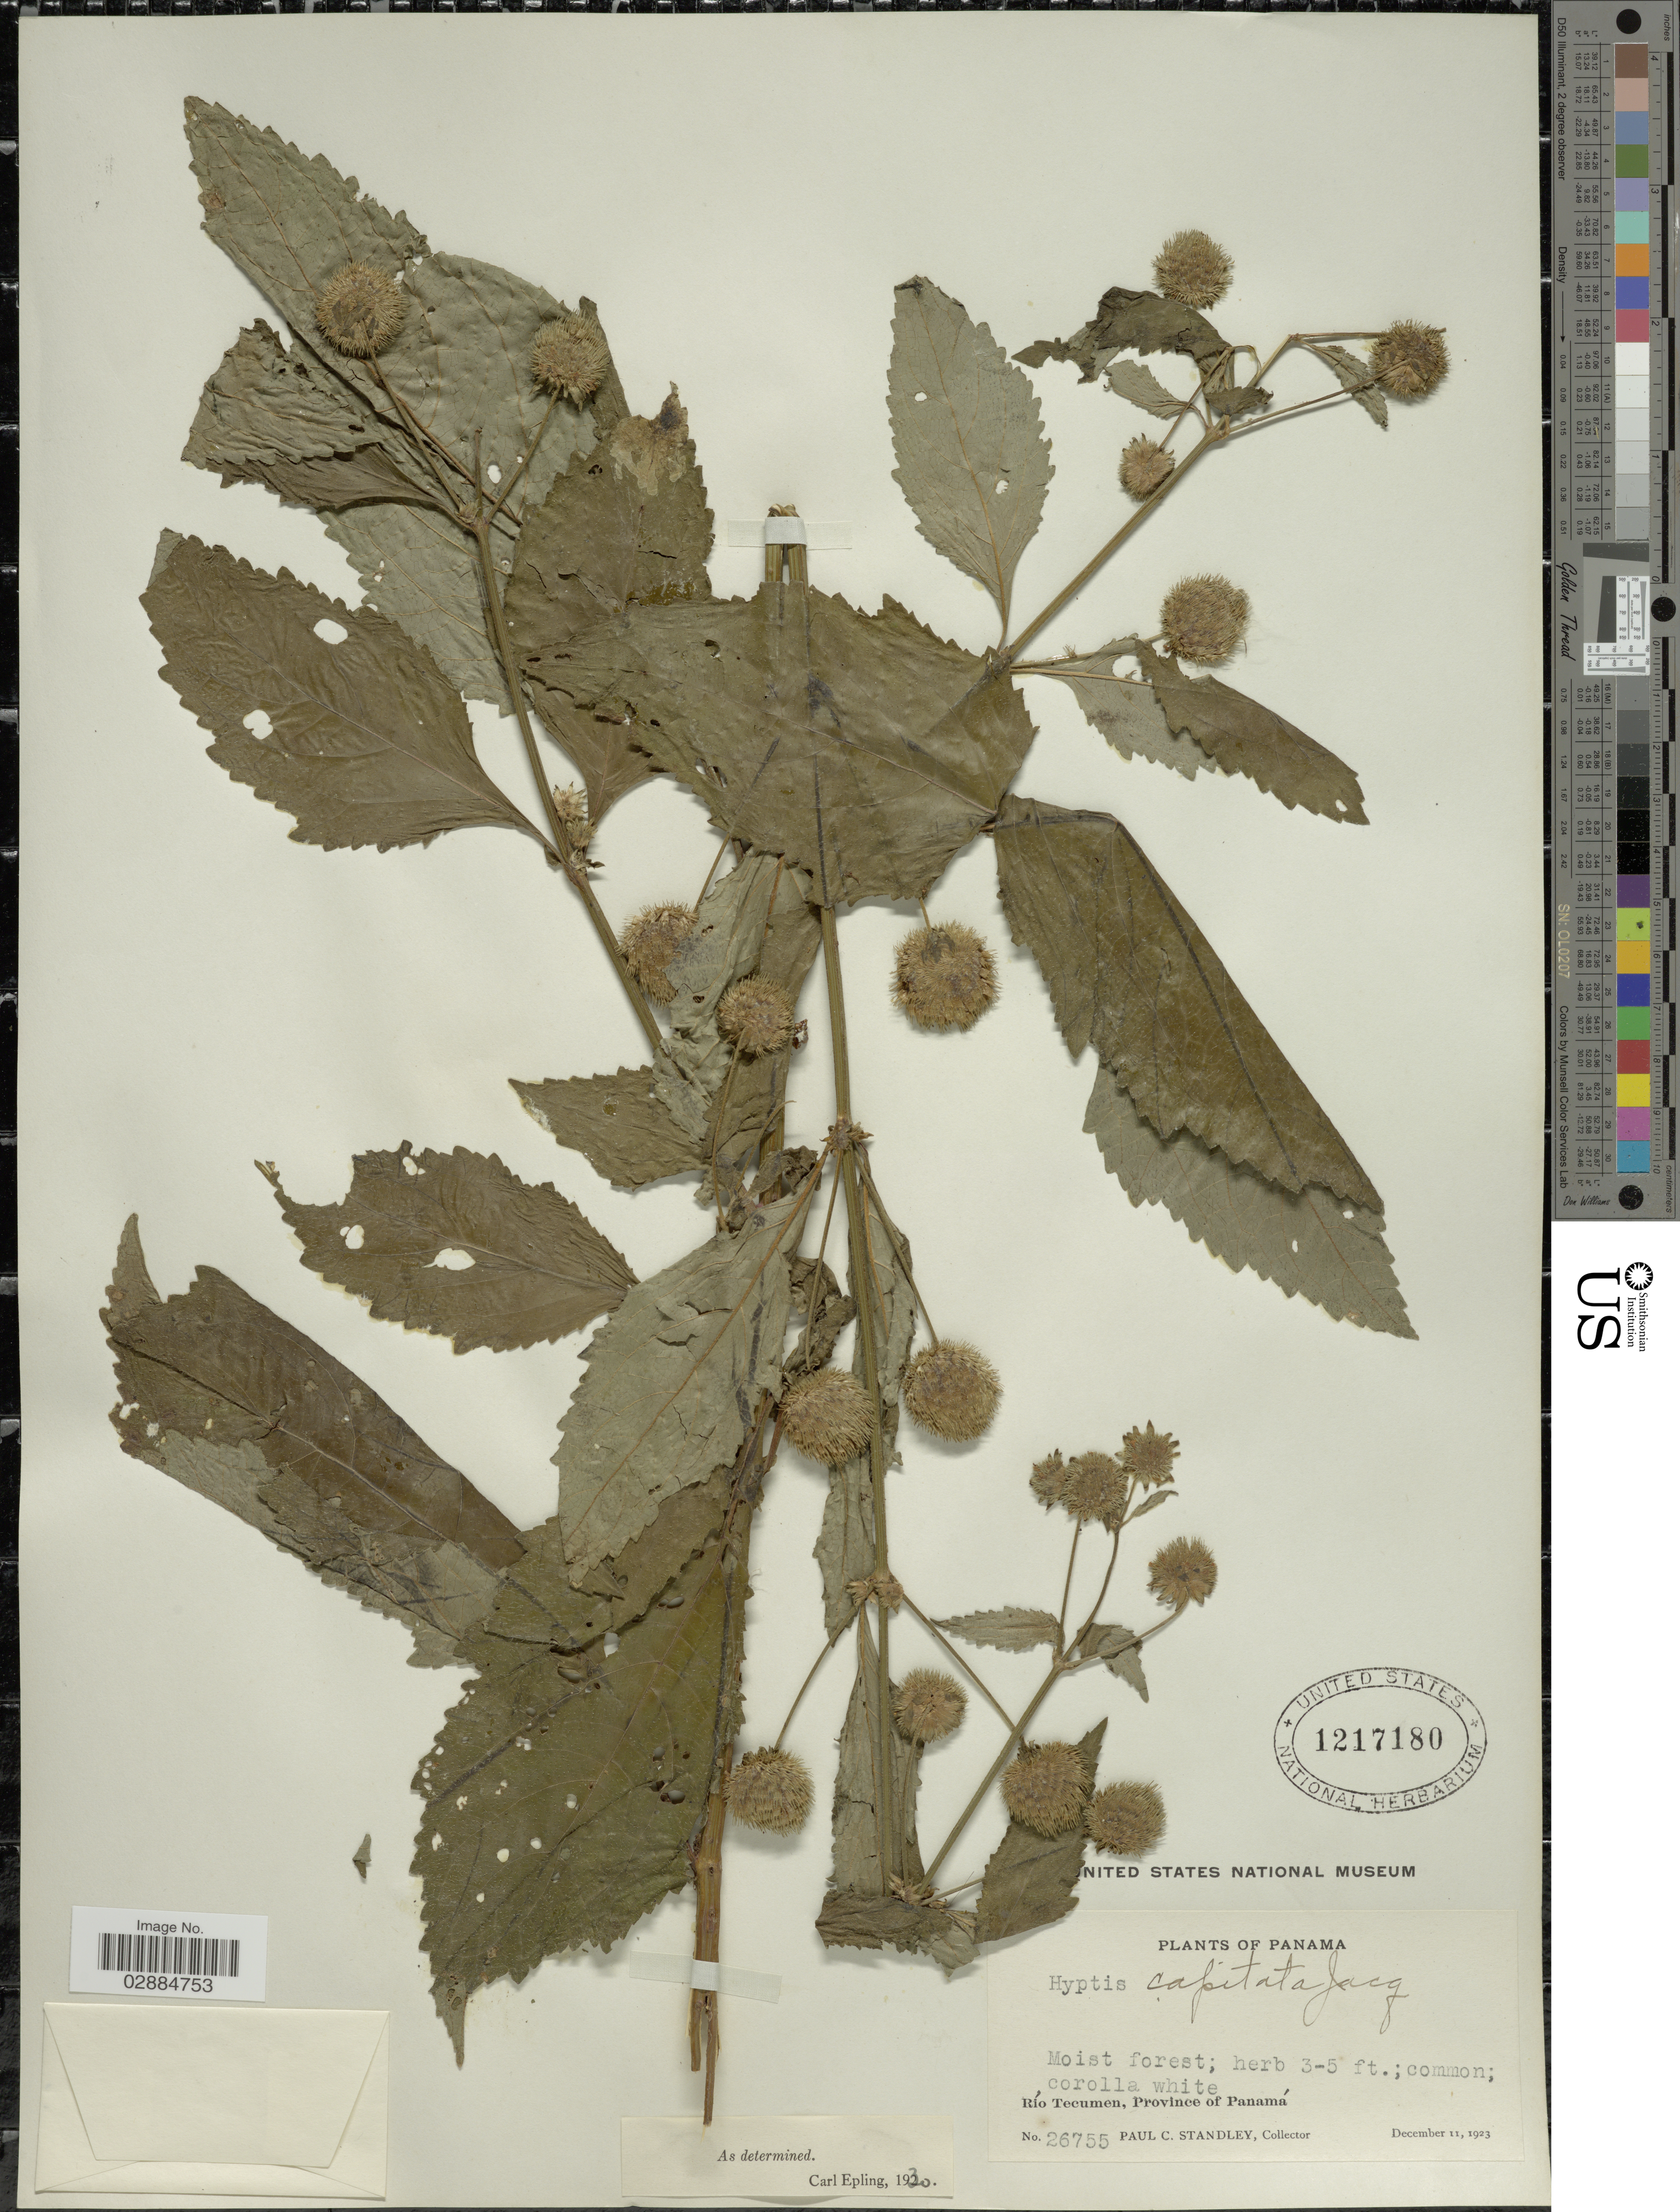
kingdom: Plantae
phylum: Tracheophyta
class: Magnoliopsida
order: Lamiales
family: Lamiaceae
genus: Hyptis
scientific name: Hyptis capitata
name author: Jacq.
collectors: P. C. Standley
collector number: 26755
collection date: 1923-12-11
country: Panama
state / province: Panamá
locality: Río Tecumen.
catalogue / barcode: US 1217180